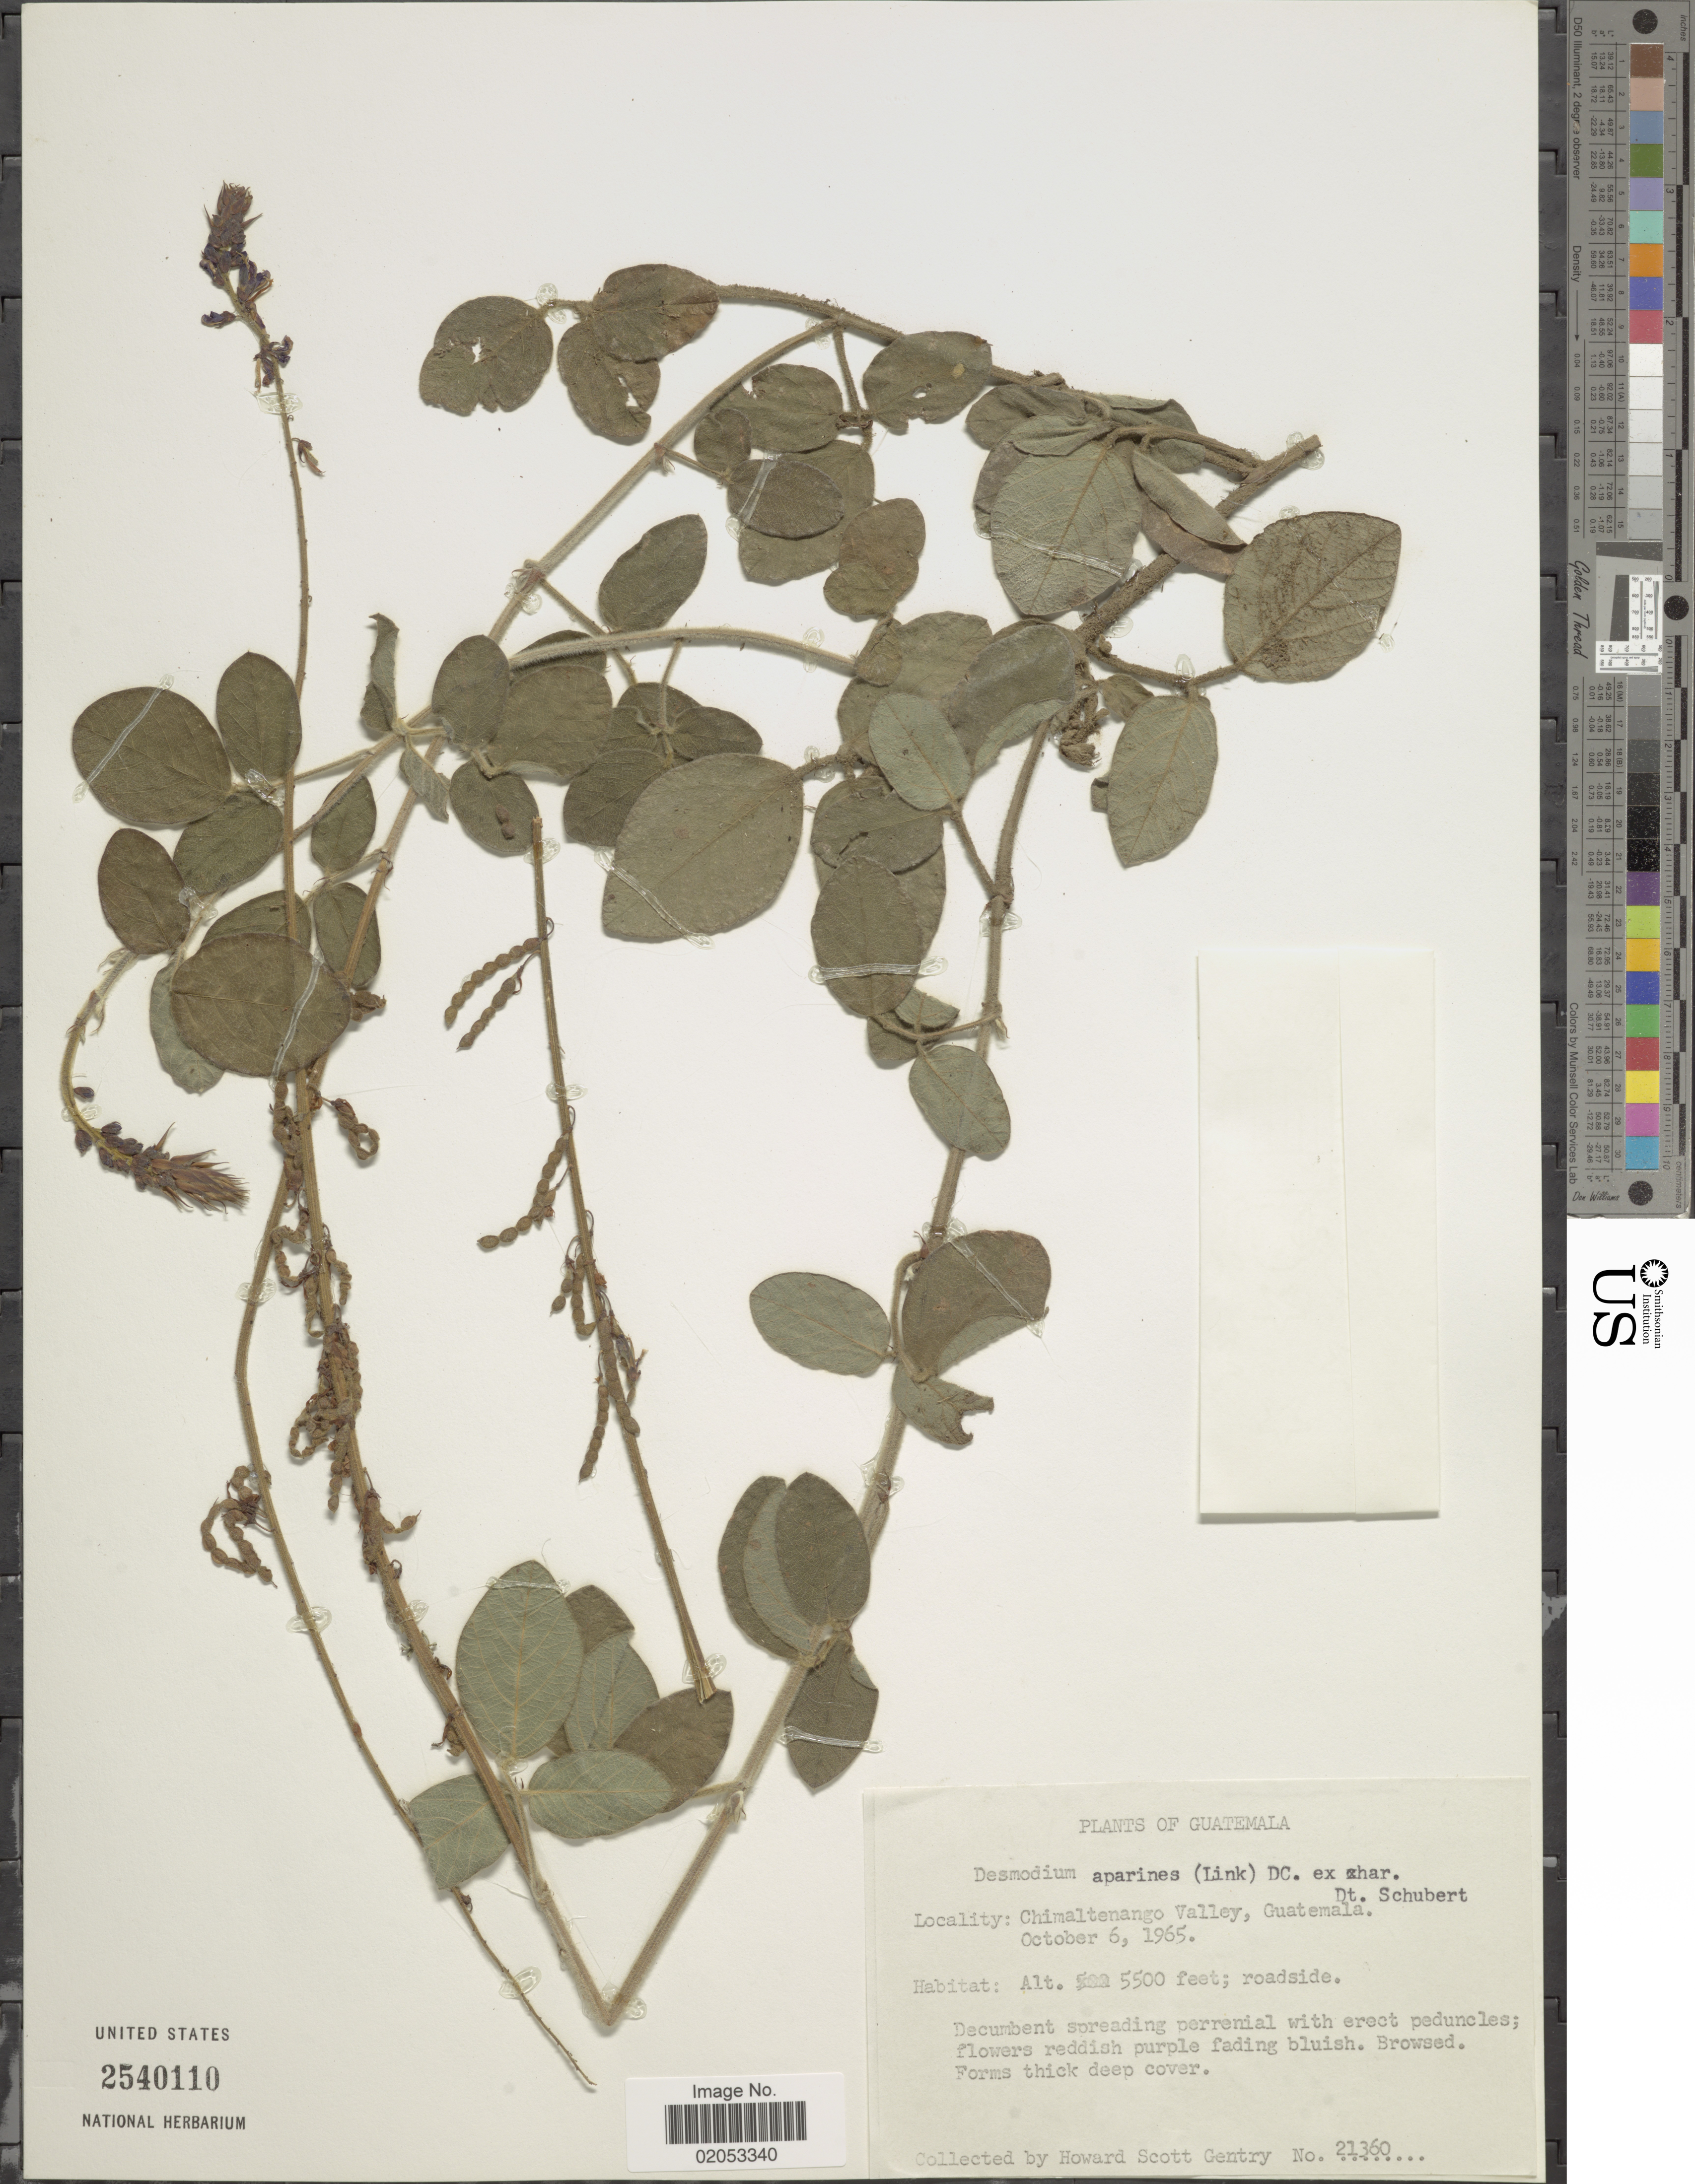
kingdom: Plantae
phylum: Tracheophyta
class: Magnoliopsida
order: Fabales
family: Fabaceae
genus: Desmodium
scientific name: Desmodium aparines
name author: (Link) DC.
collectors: H. S. Gentry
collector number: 21360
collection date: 1965-10-06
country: Guatemala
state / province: Chimaltenango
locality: Chimaltenango Valley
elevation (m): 1676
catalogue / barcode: US 2540110